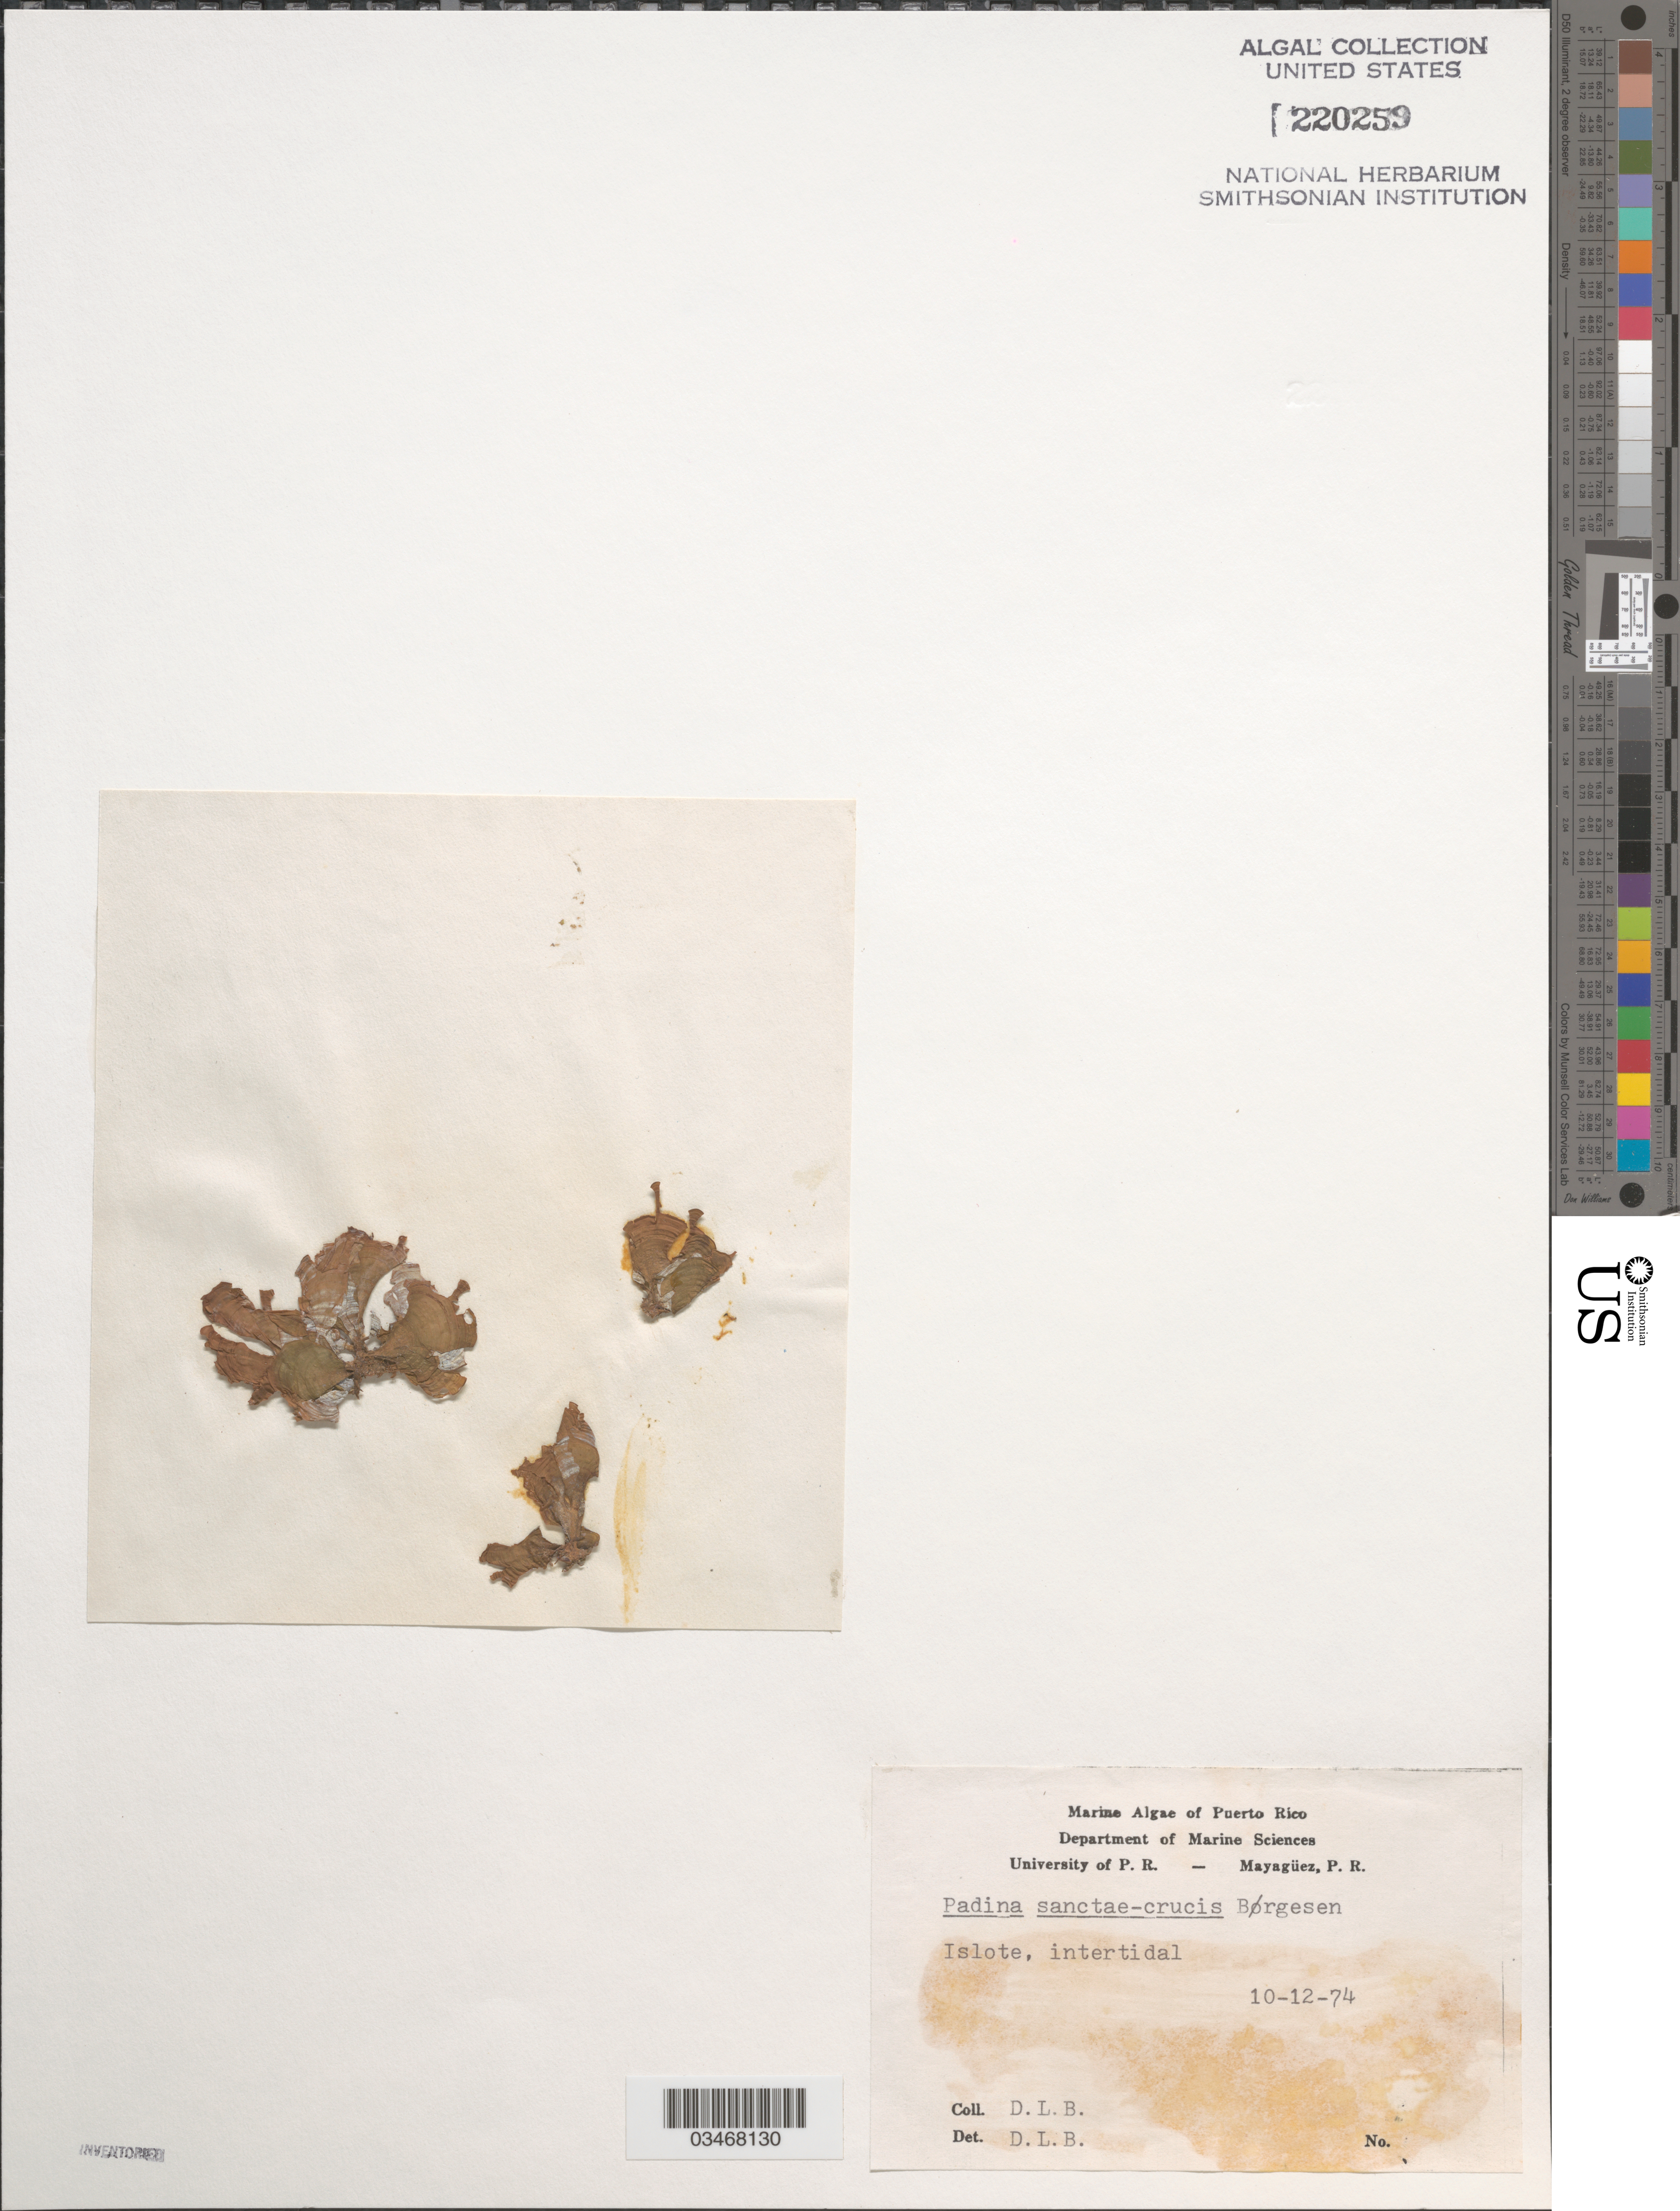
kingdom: Chromista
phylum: Ochrophyta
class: Phaeophyceae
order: Dictyotales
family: Dictyotaceae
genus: Padina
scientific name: Padina sanctae-crucis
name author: Børgesen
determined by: Ballantine, D. L.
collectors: D.L. Ballantine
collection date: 1974-10-12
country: Puerto Rico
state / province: Arecibo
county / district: Islote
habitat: Intertidal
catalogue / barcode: US 220259